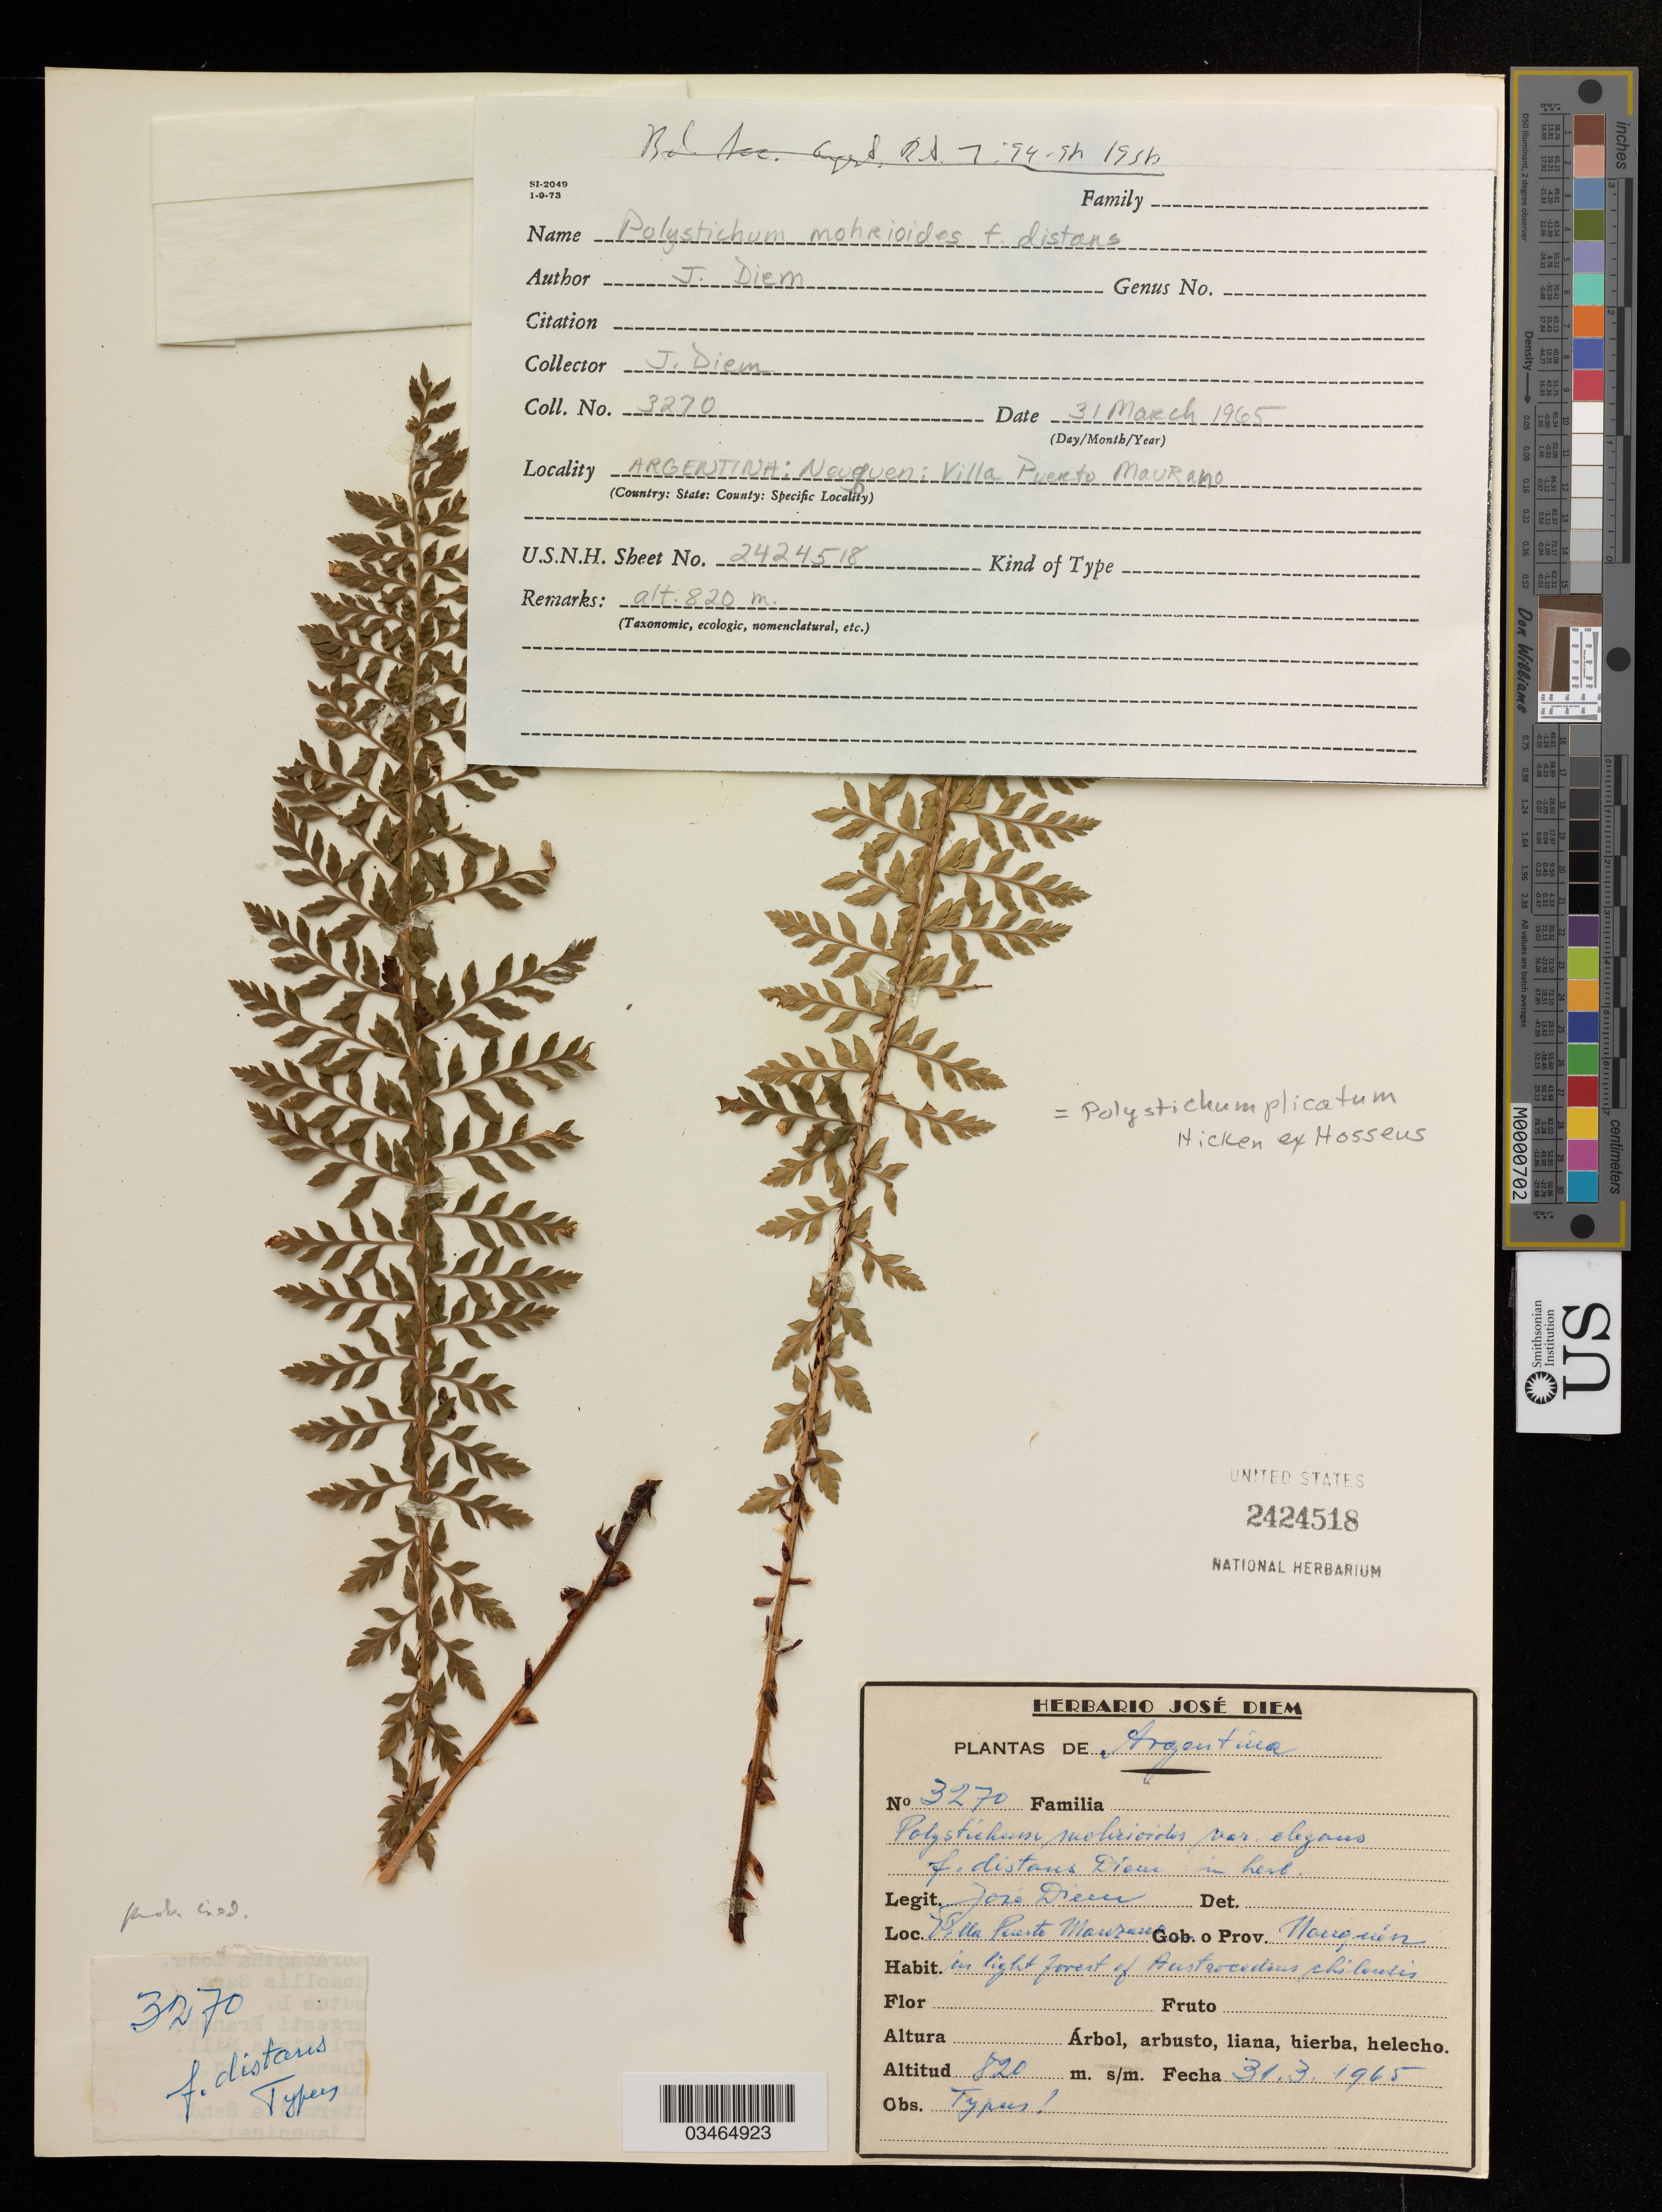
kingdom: Plantae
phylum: Tracheophyta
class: Polypodiopsida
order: Polypodiales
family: Dryopteridaceae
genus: Polystichum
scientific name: Polystichum mohrioides f. distans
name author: J. Diem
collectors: J. Diem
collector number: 3270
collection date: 1965-03-31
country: Argentina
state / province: Neuquen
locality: Villa Porte Manzano.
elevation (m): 820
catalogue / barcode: US 2424518